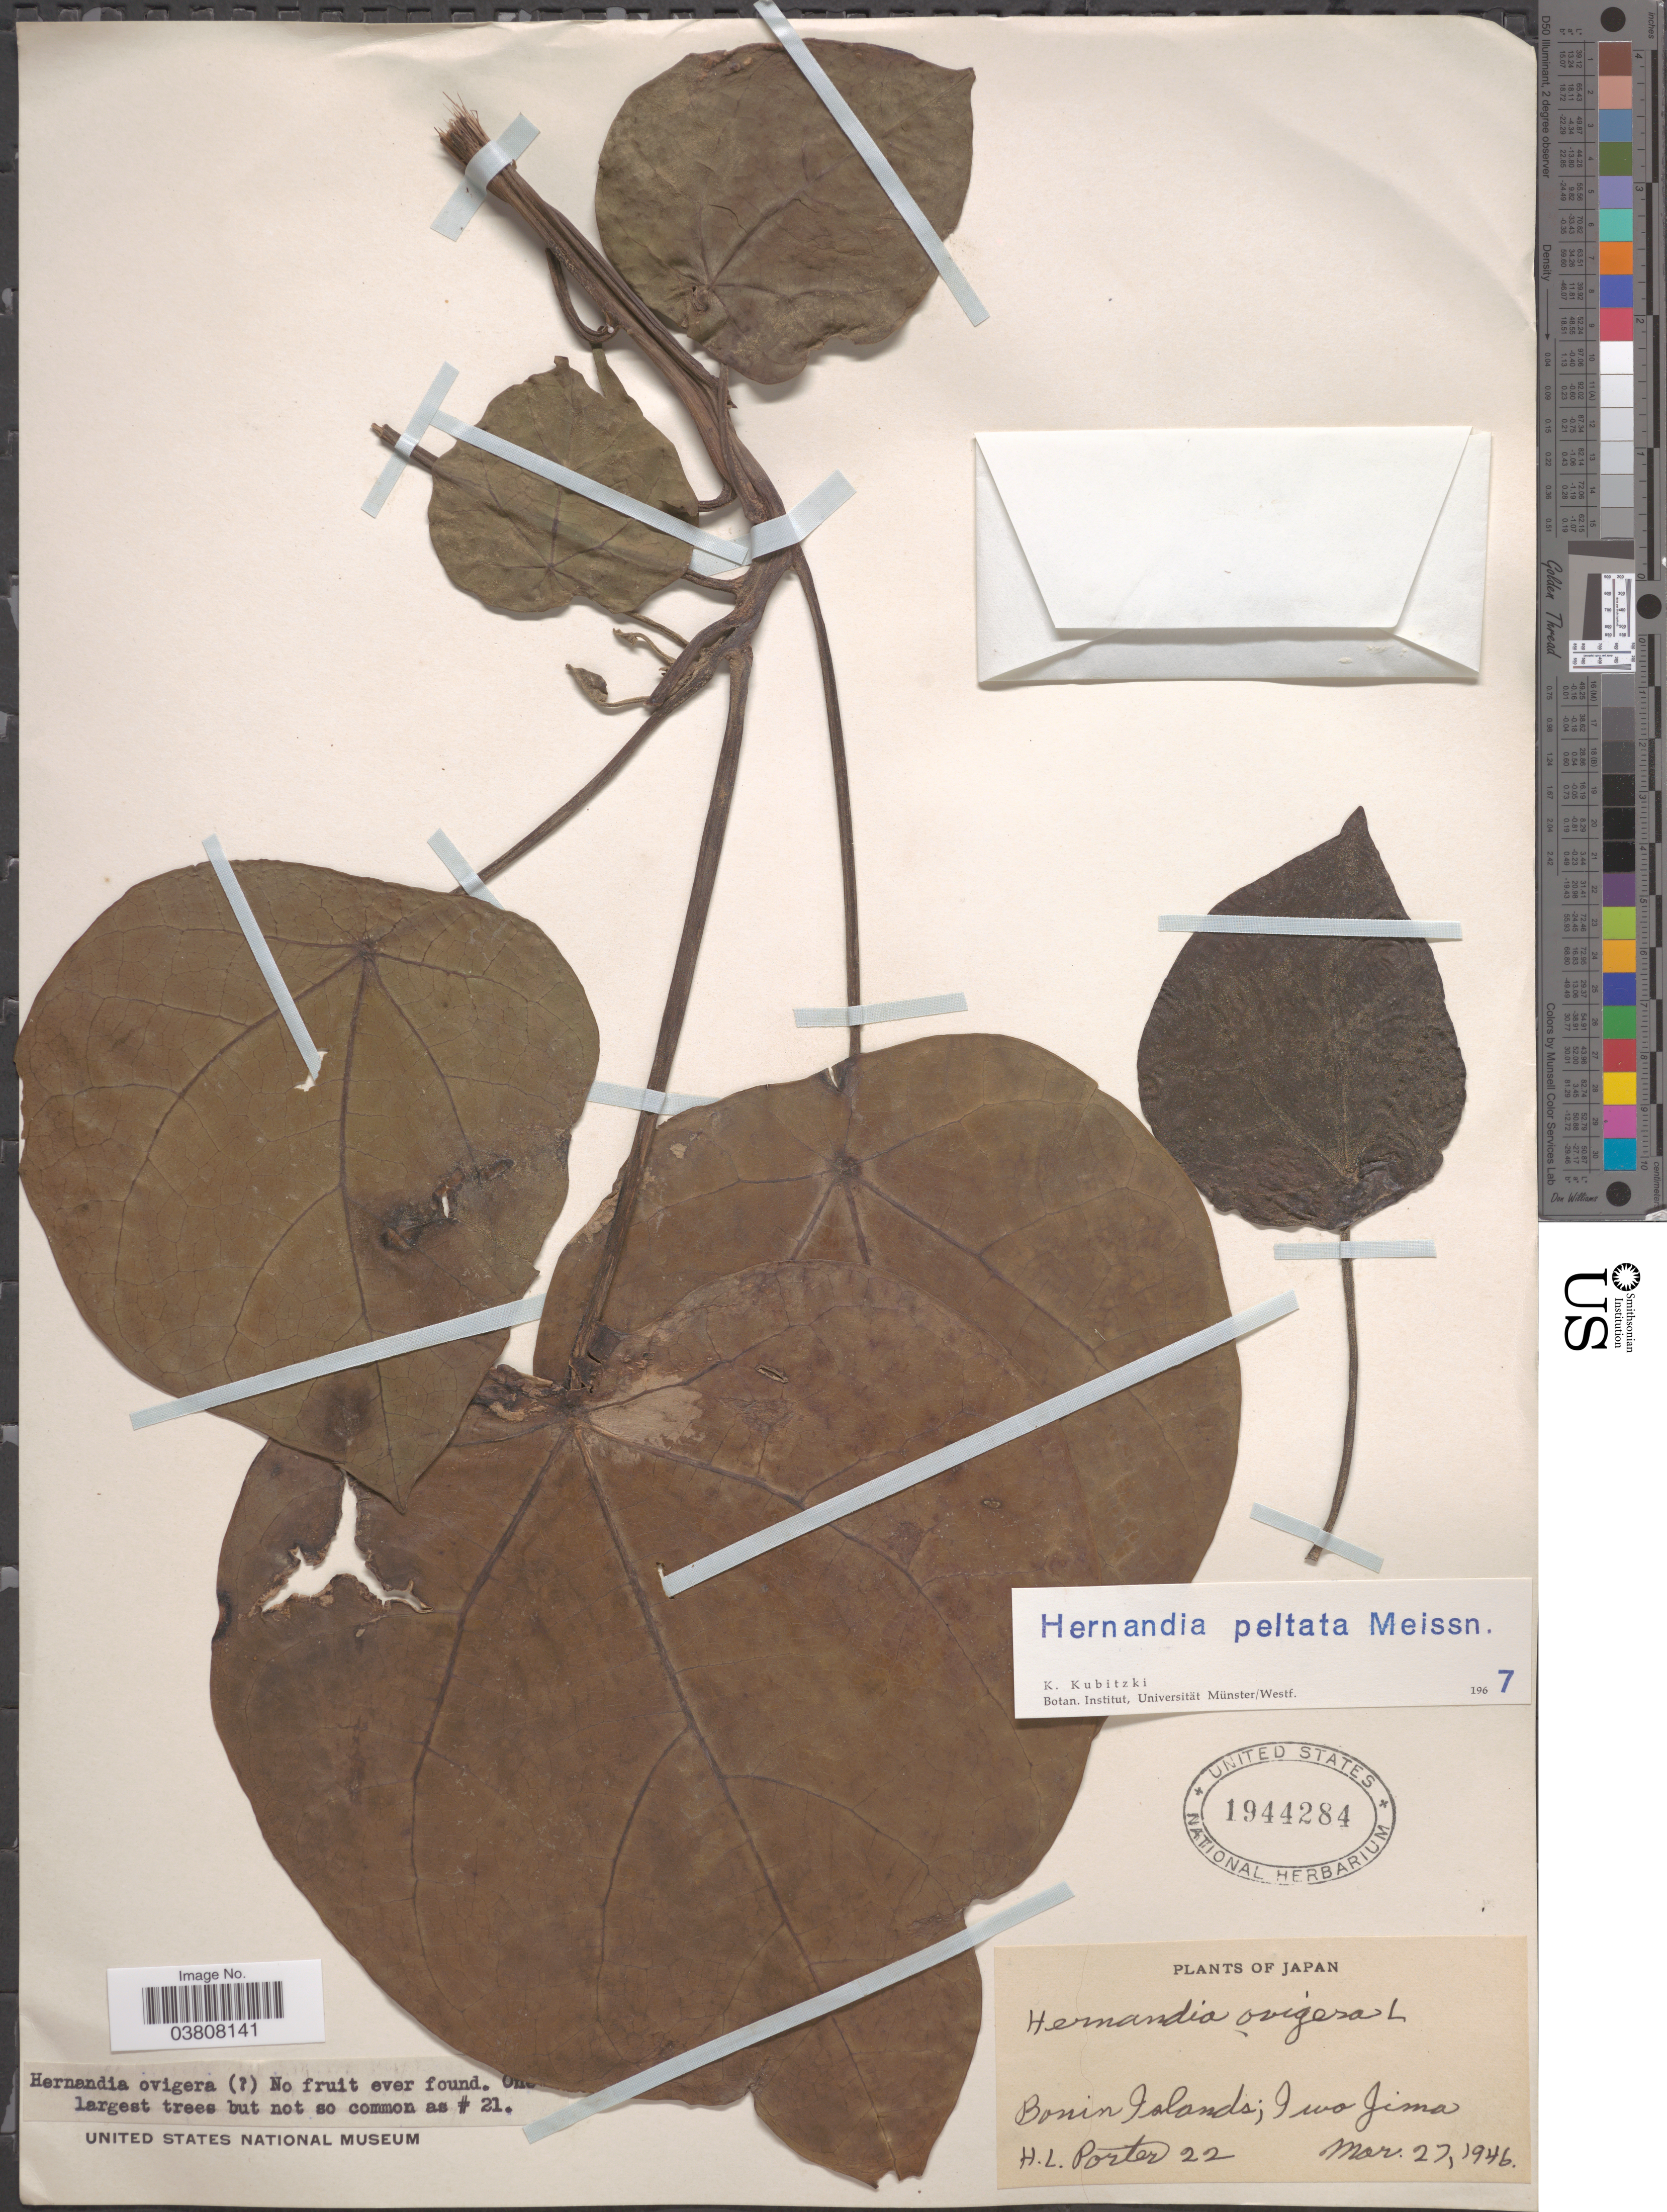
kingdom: Plantae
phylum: Tracheophyta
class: Magnoliopsida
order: Laurales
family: Hernandiaceae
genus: Hernandia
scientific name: Hernandia nymphaeifolia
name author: (C. Presl) Kubitzki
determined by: Strong, Mark T., (BOT), Smithsonian Institution - National Museum of Natural History (UNITED STATES)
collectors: H. L. Porter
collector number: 22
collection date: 1946-03-27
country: Japan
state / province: Tokyo, Federal City of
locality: Bonin Islands; Iwo Jima.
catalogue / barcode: US 1944284